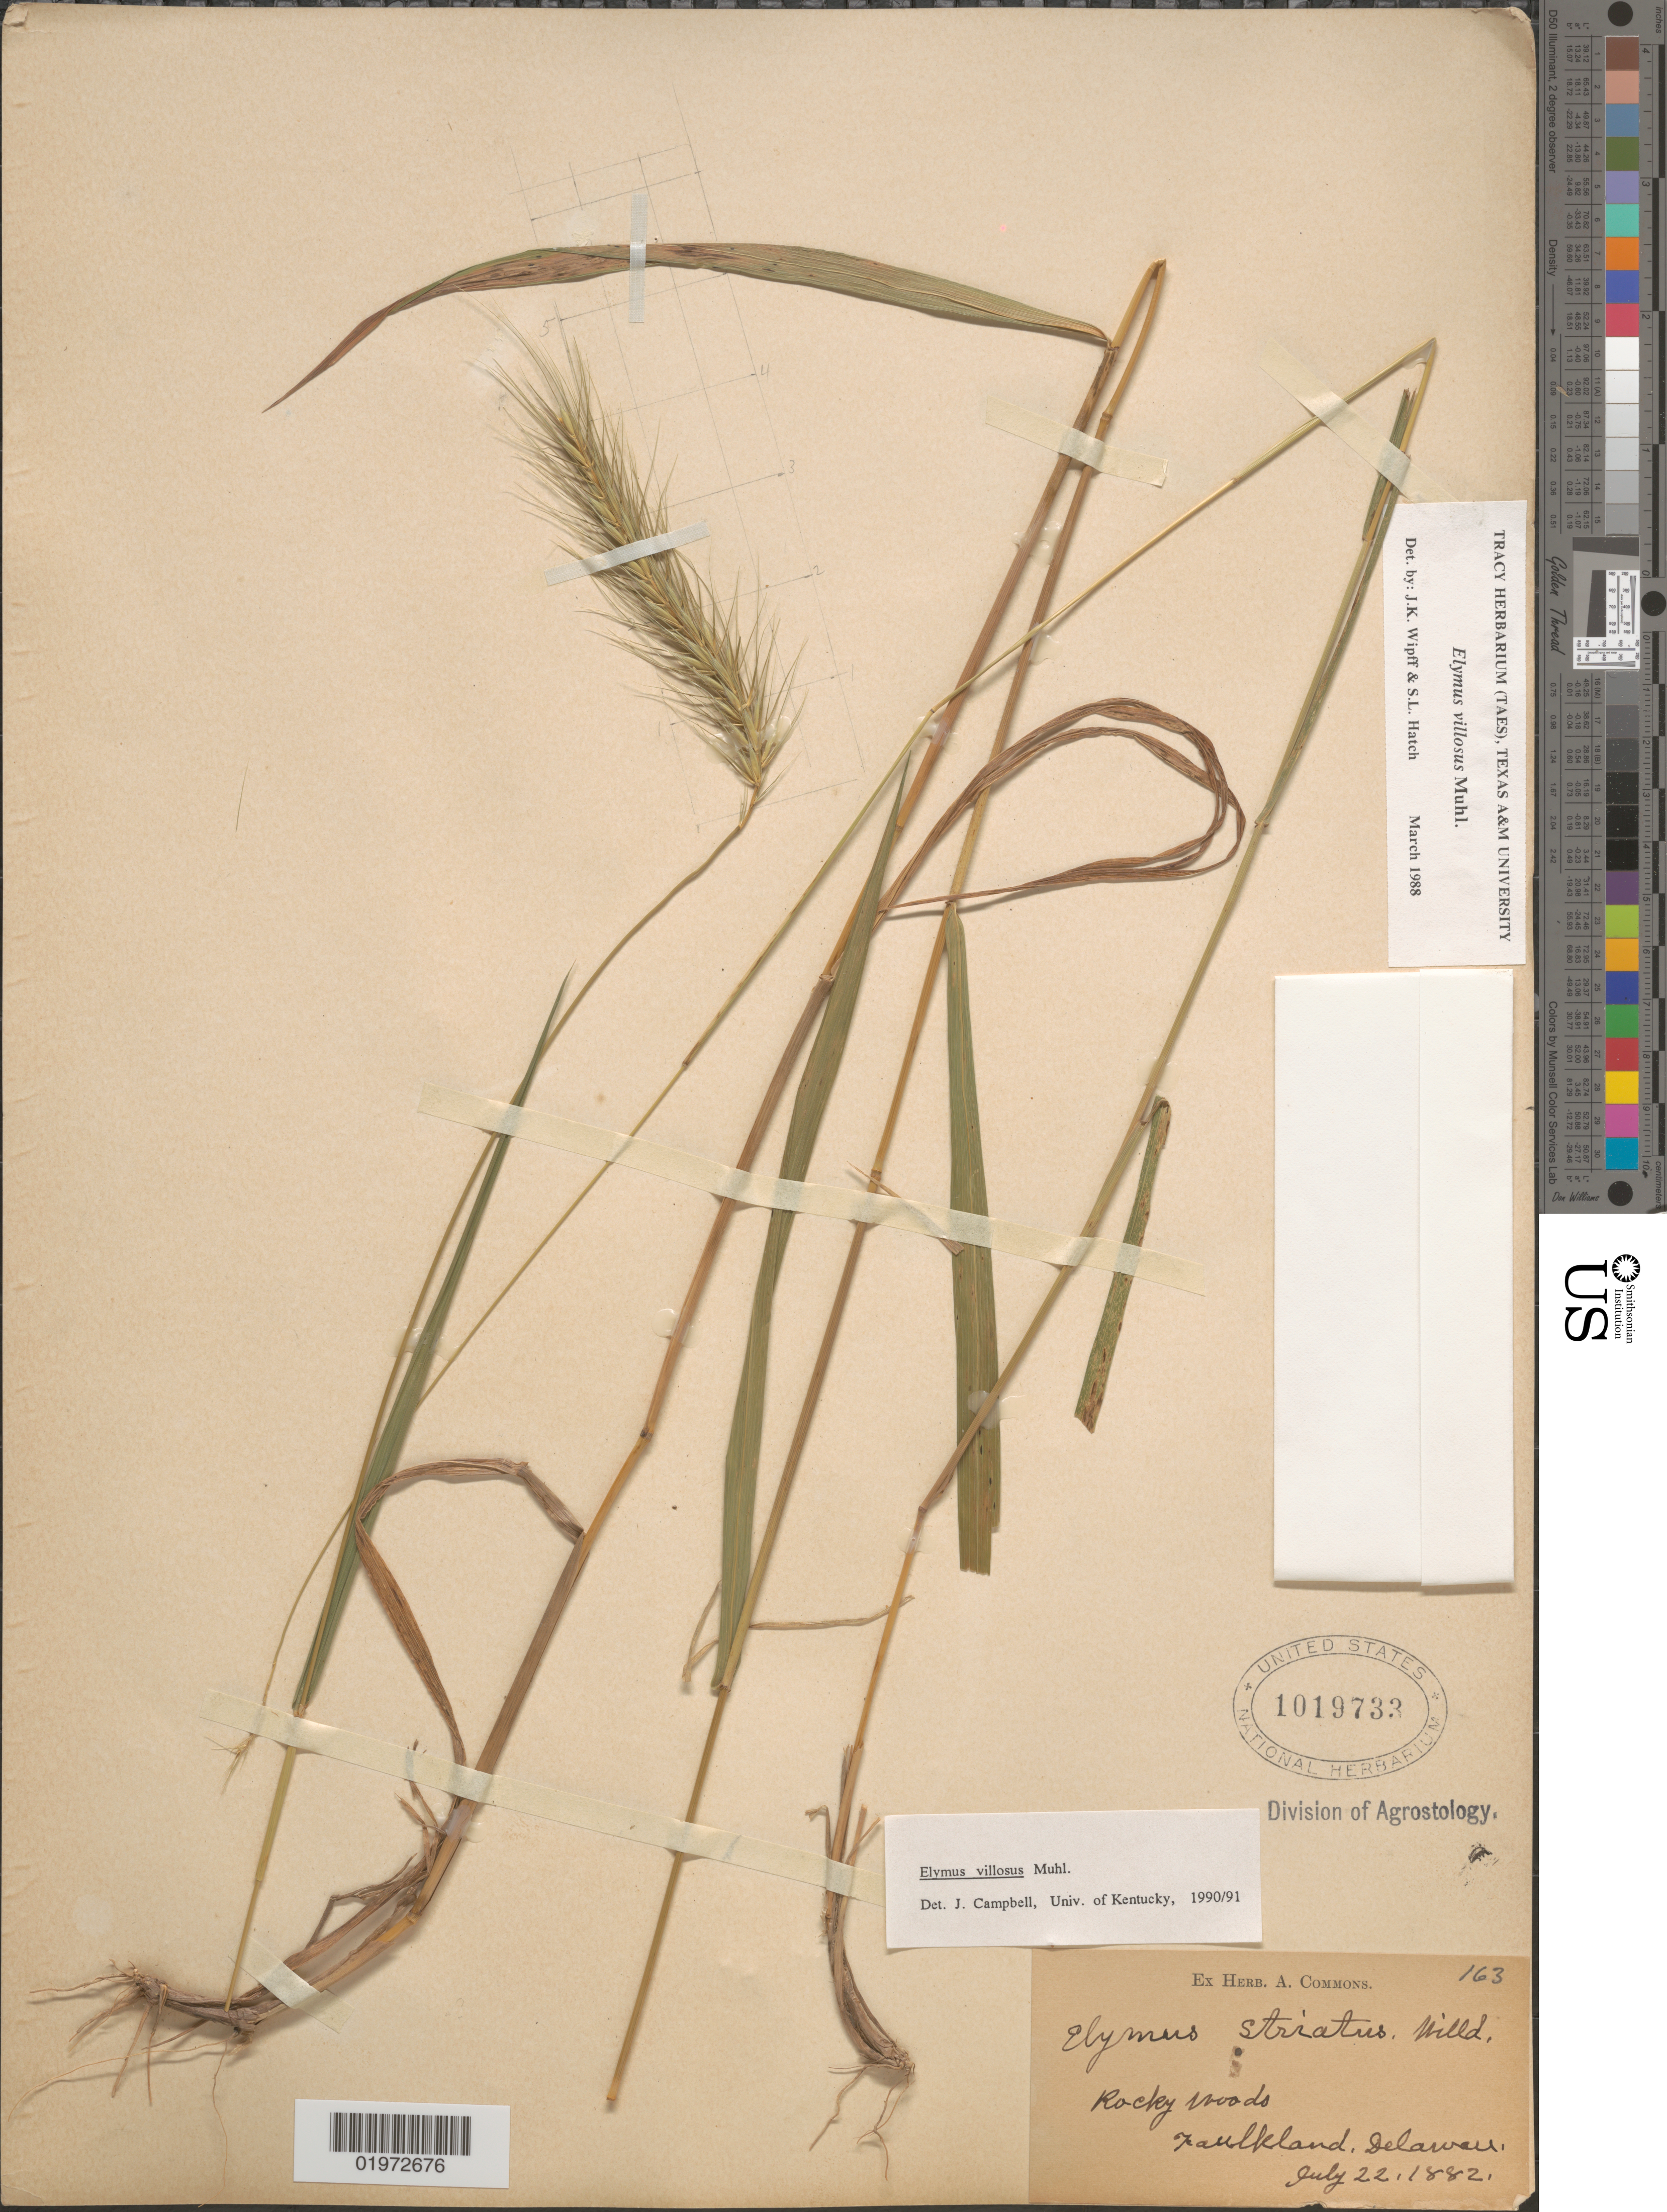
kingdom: Plantae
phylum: Tracheophyta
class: Liliopsida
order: Poales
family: Poaceae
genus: Elymus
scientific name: Elymus villosus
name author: Muhl. ex Willd.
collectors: ex herb. A. Commons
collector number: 163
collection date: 1882-07-22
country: United States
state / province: Delaware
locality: Rocky woods. Faulkland.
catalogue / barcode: US 1019733